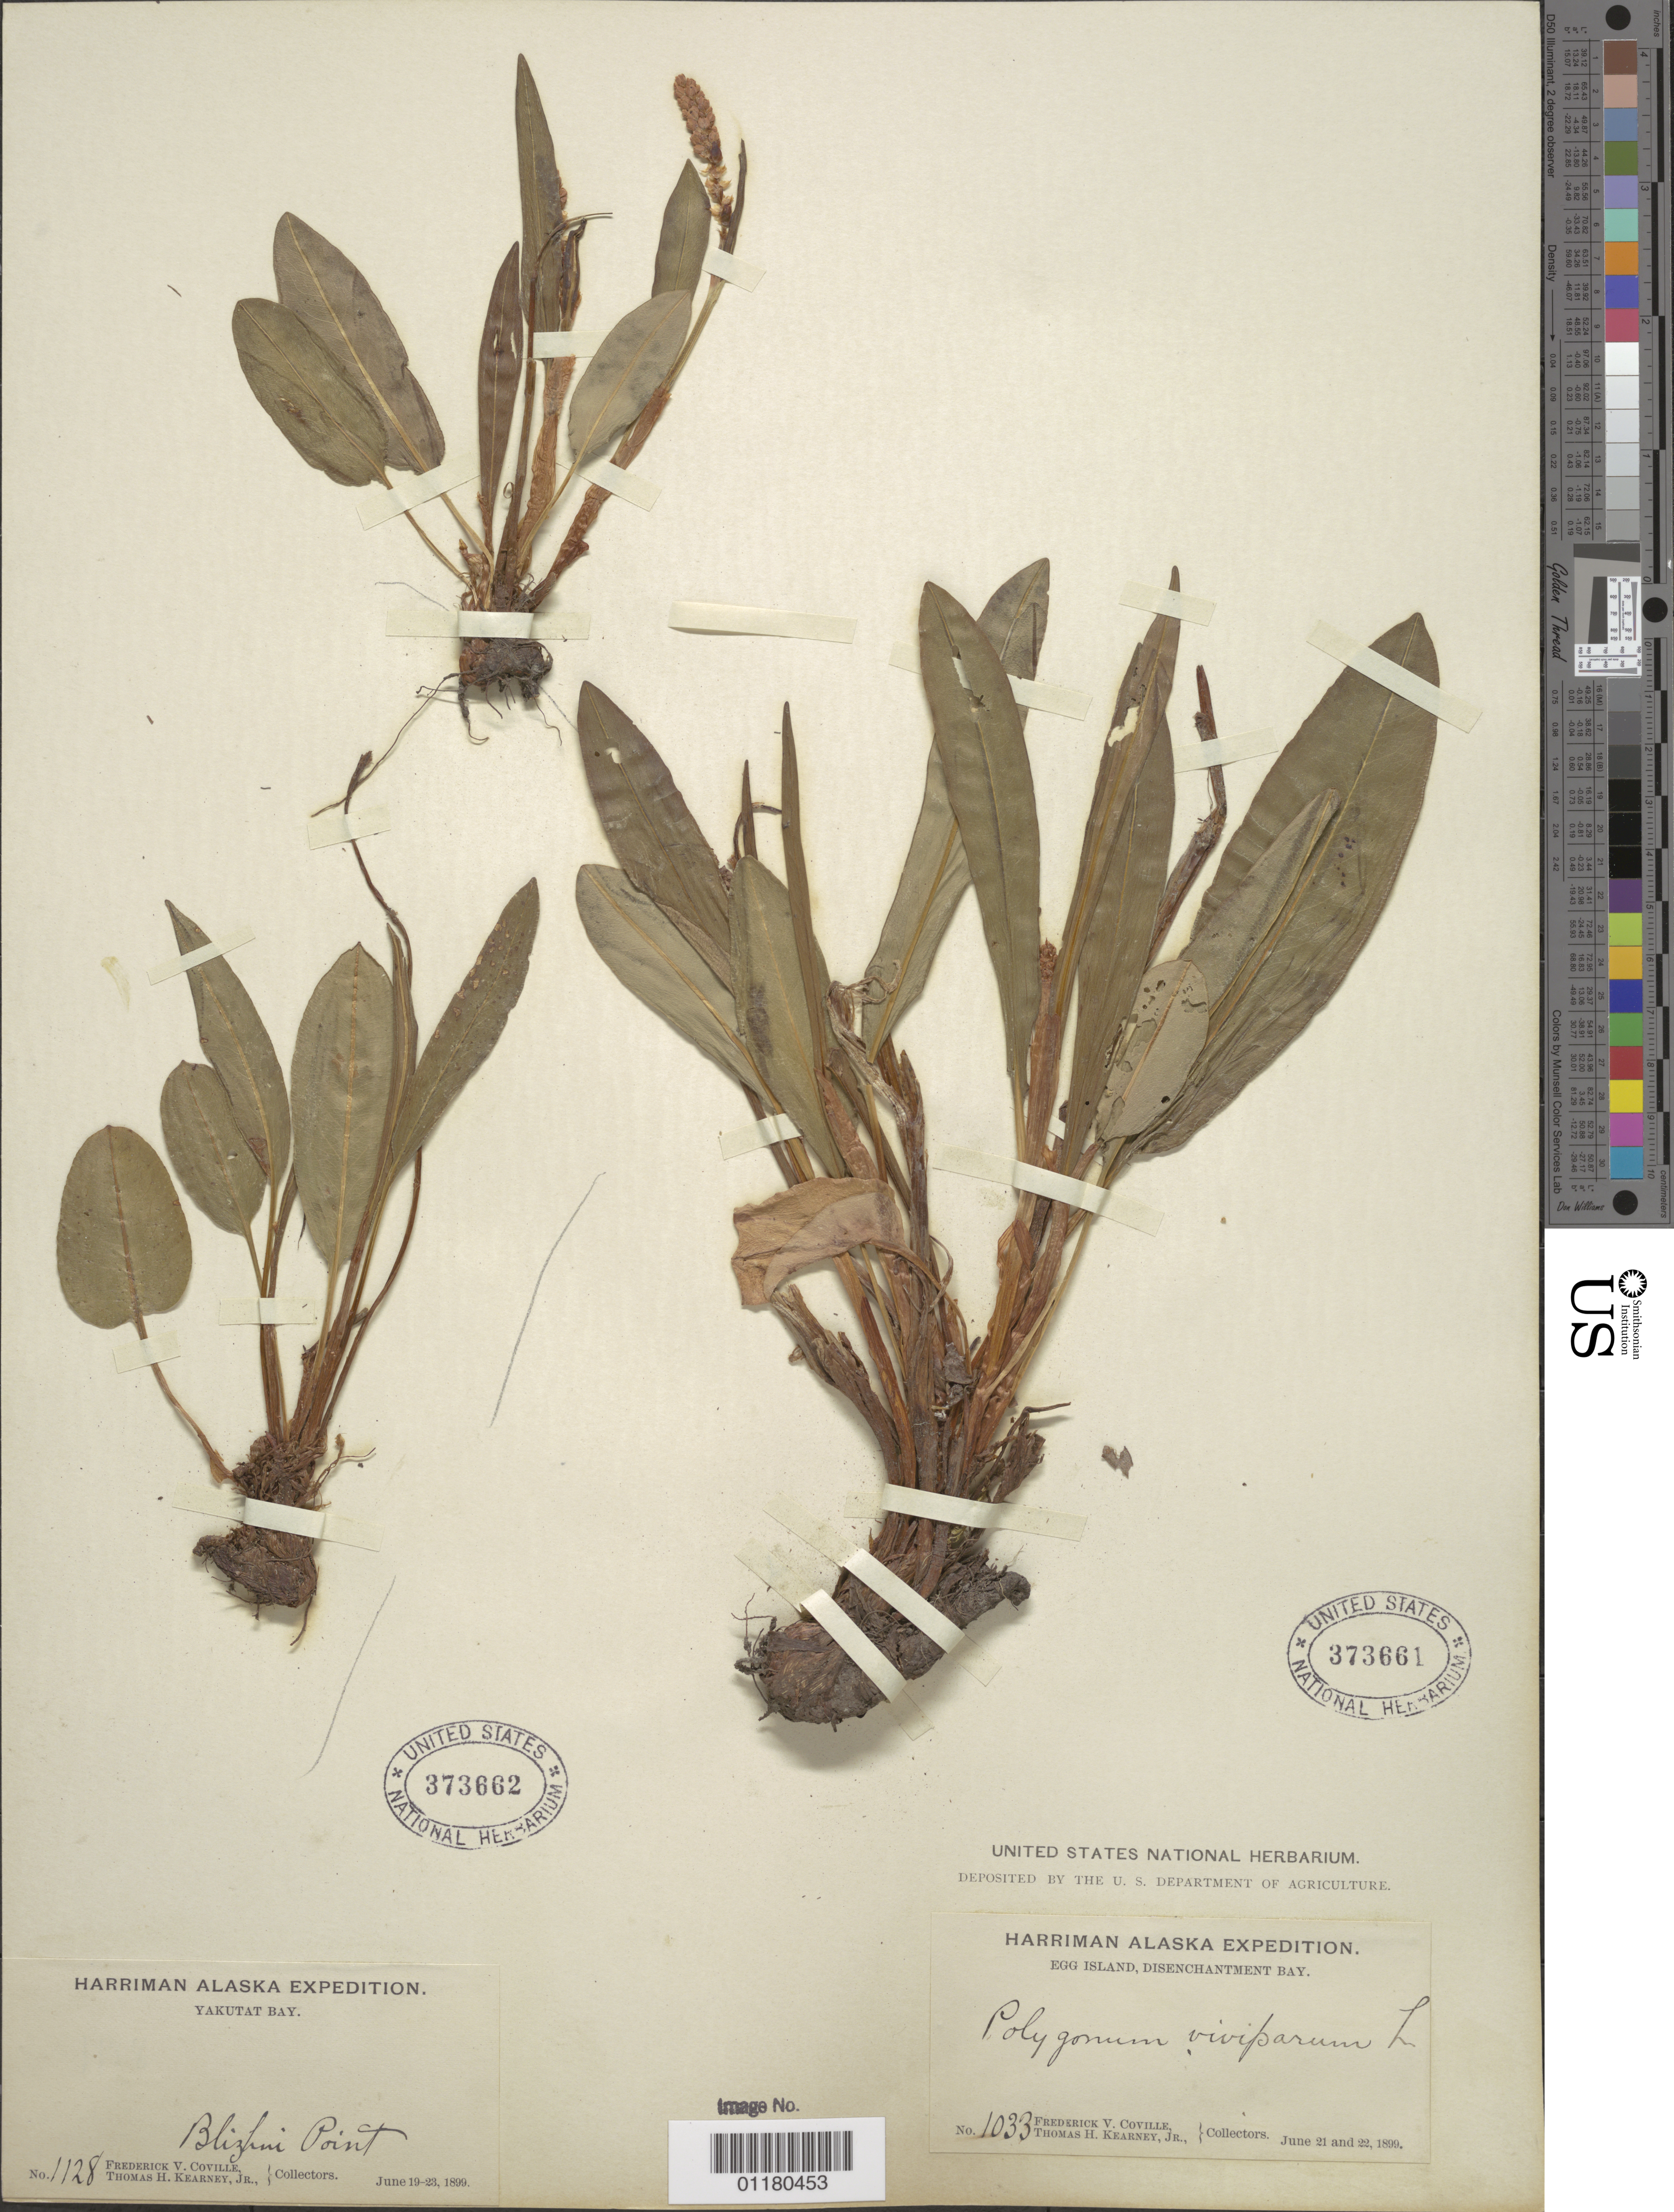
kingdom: Plantae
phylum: Tracheophyta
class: Magnoliopsida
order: Caryophyllales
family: Polygonaceae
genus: Bistorta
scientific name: Bistorta vivipara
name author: (L.) Delarbre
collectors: F. V. Coville & T. H. Kearney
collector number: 1128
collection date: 1899-06-19/1899-06-23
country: United States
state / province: Alaska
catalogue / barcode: US 373662